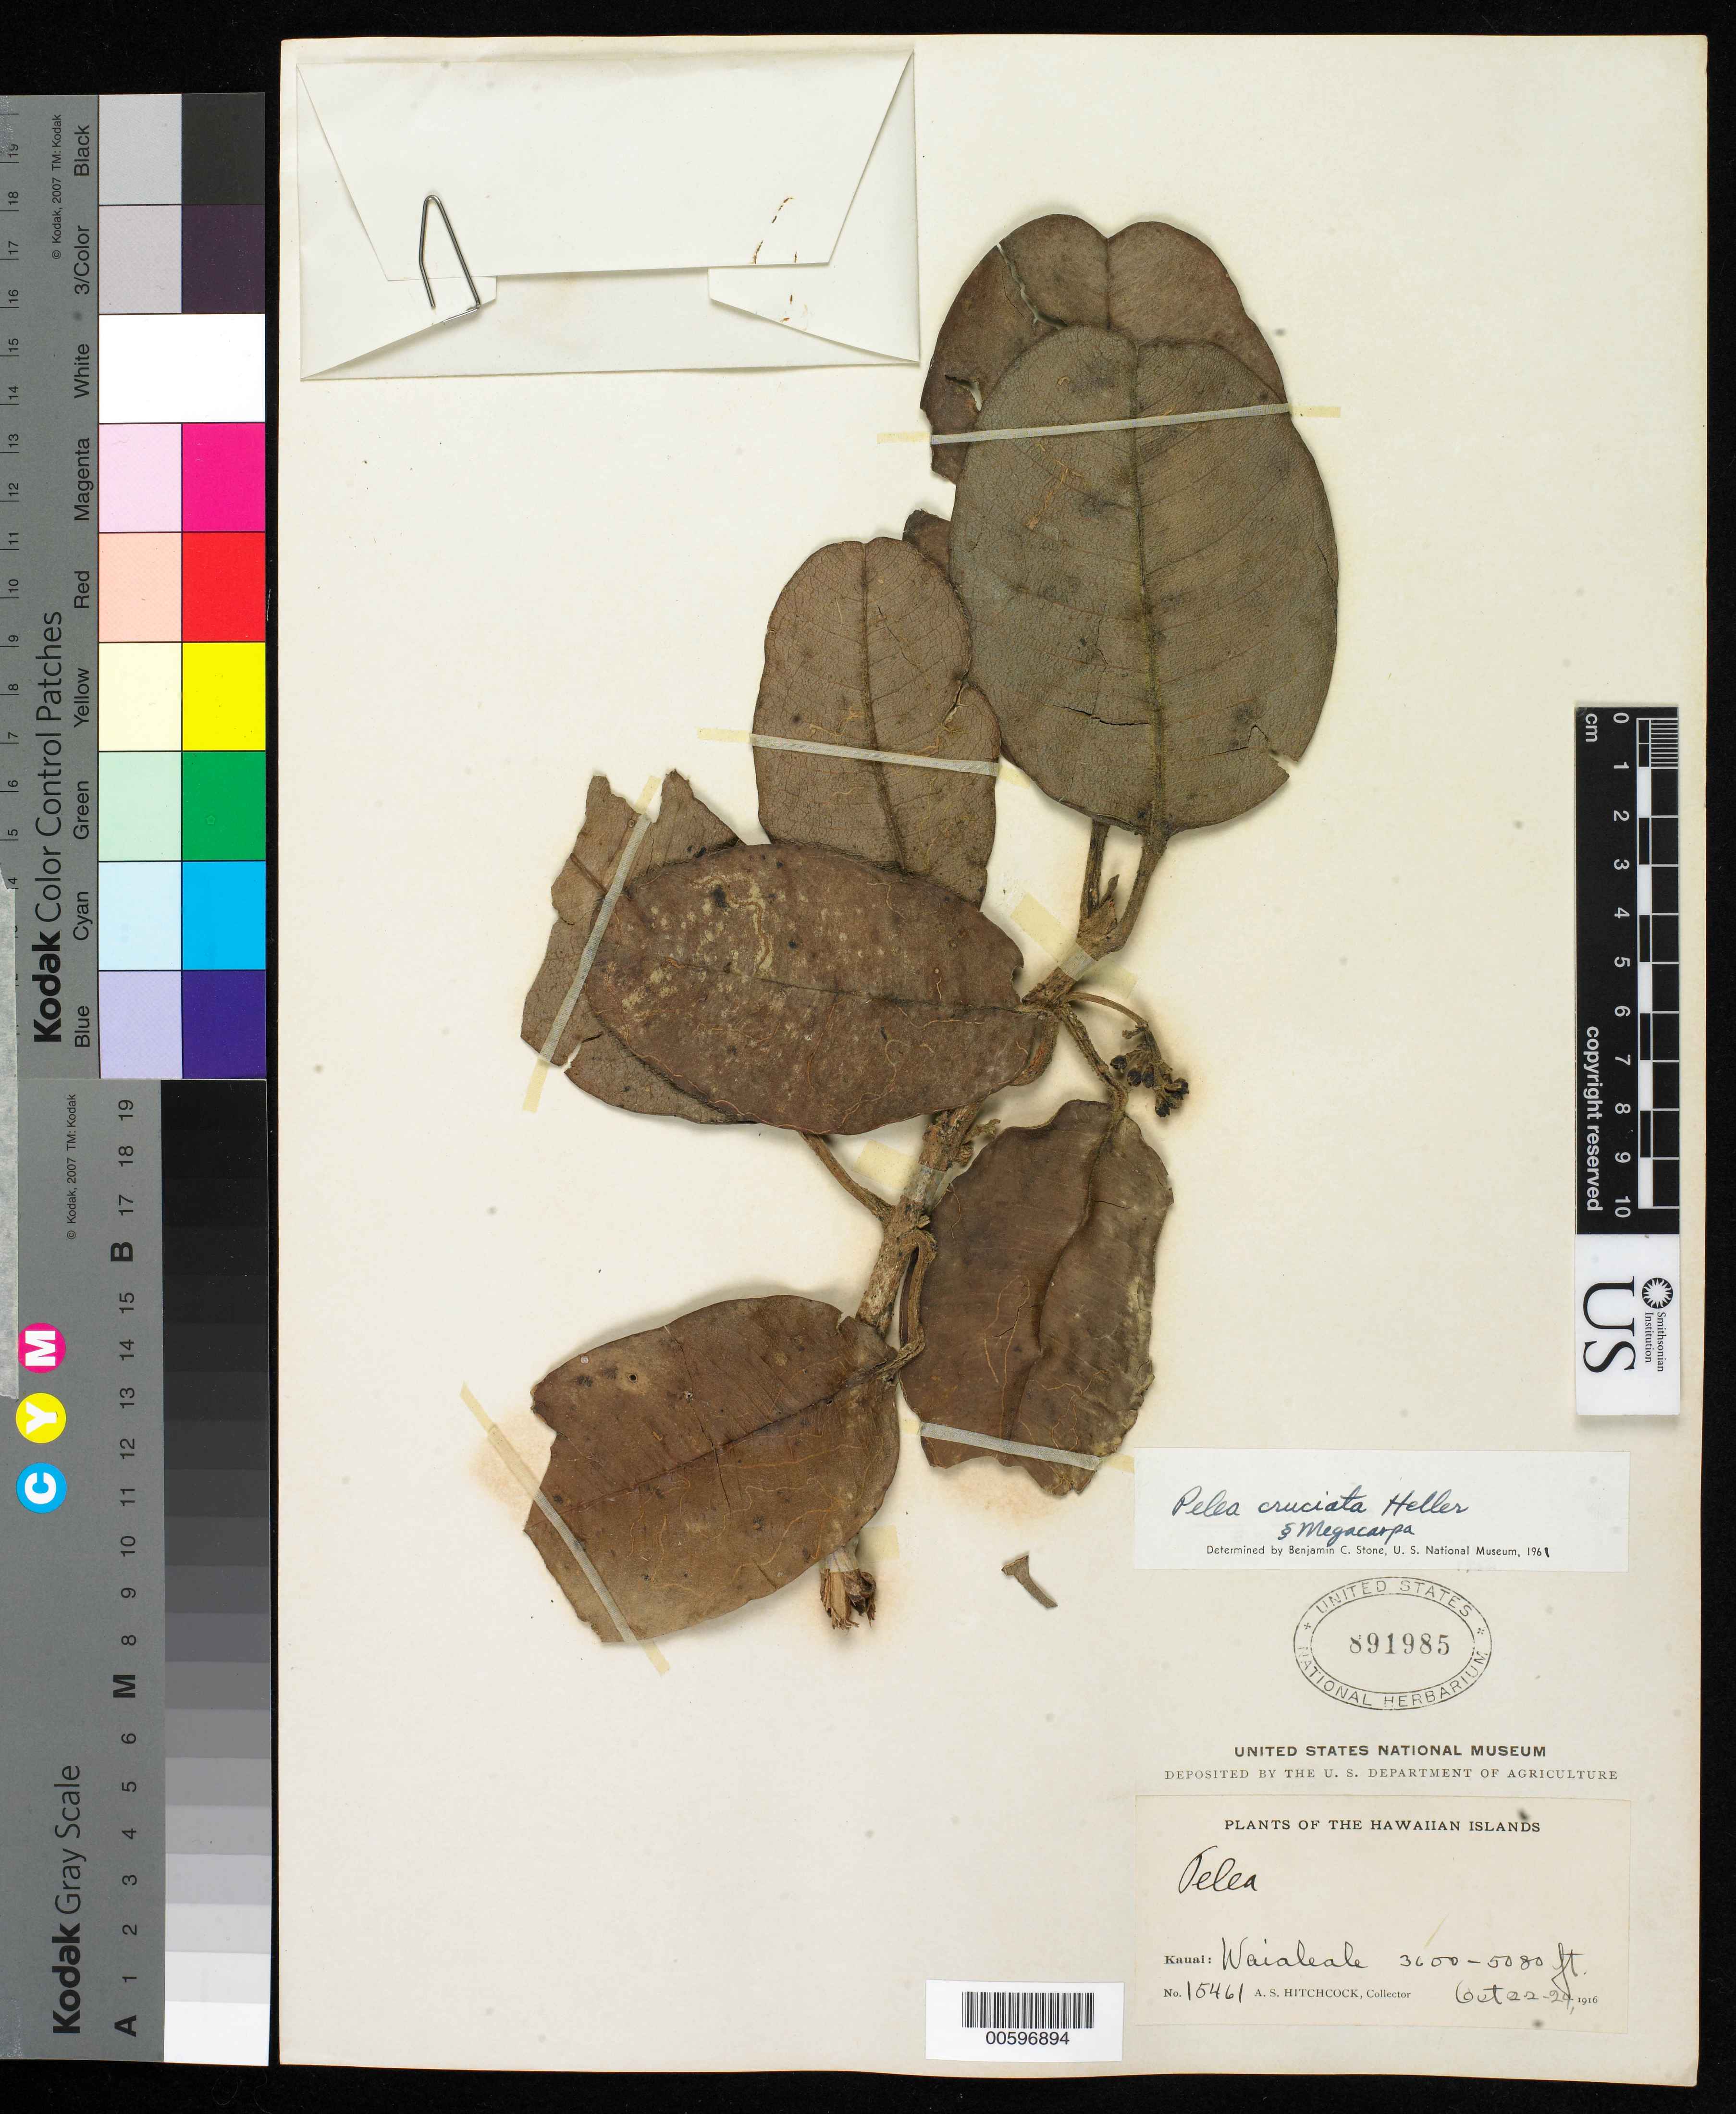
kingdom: Plantae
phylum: Tracheophyta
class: Magnoliopsida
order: Sapindales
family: Rutaceae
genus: Melicope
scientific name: Melicope cruciata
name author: (A. Heller) T.G. Hartley & B.C. Stone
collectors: A. S. Hitchcock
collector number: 15461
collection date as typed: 22 Oct 1916 to 24 Oct 1916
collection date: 1916-10-22/1916-10-24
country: United States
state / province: Hawaii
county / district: Kauai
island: Kaua'i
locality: Waialeale.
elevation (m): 1097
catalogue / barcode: US 891985